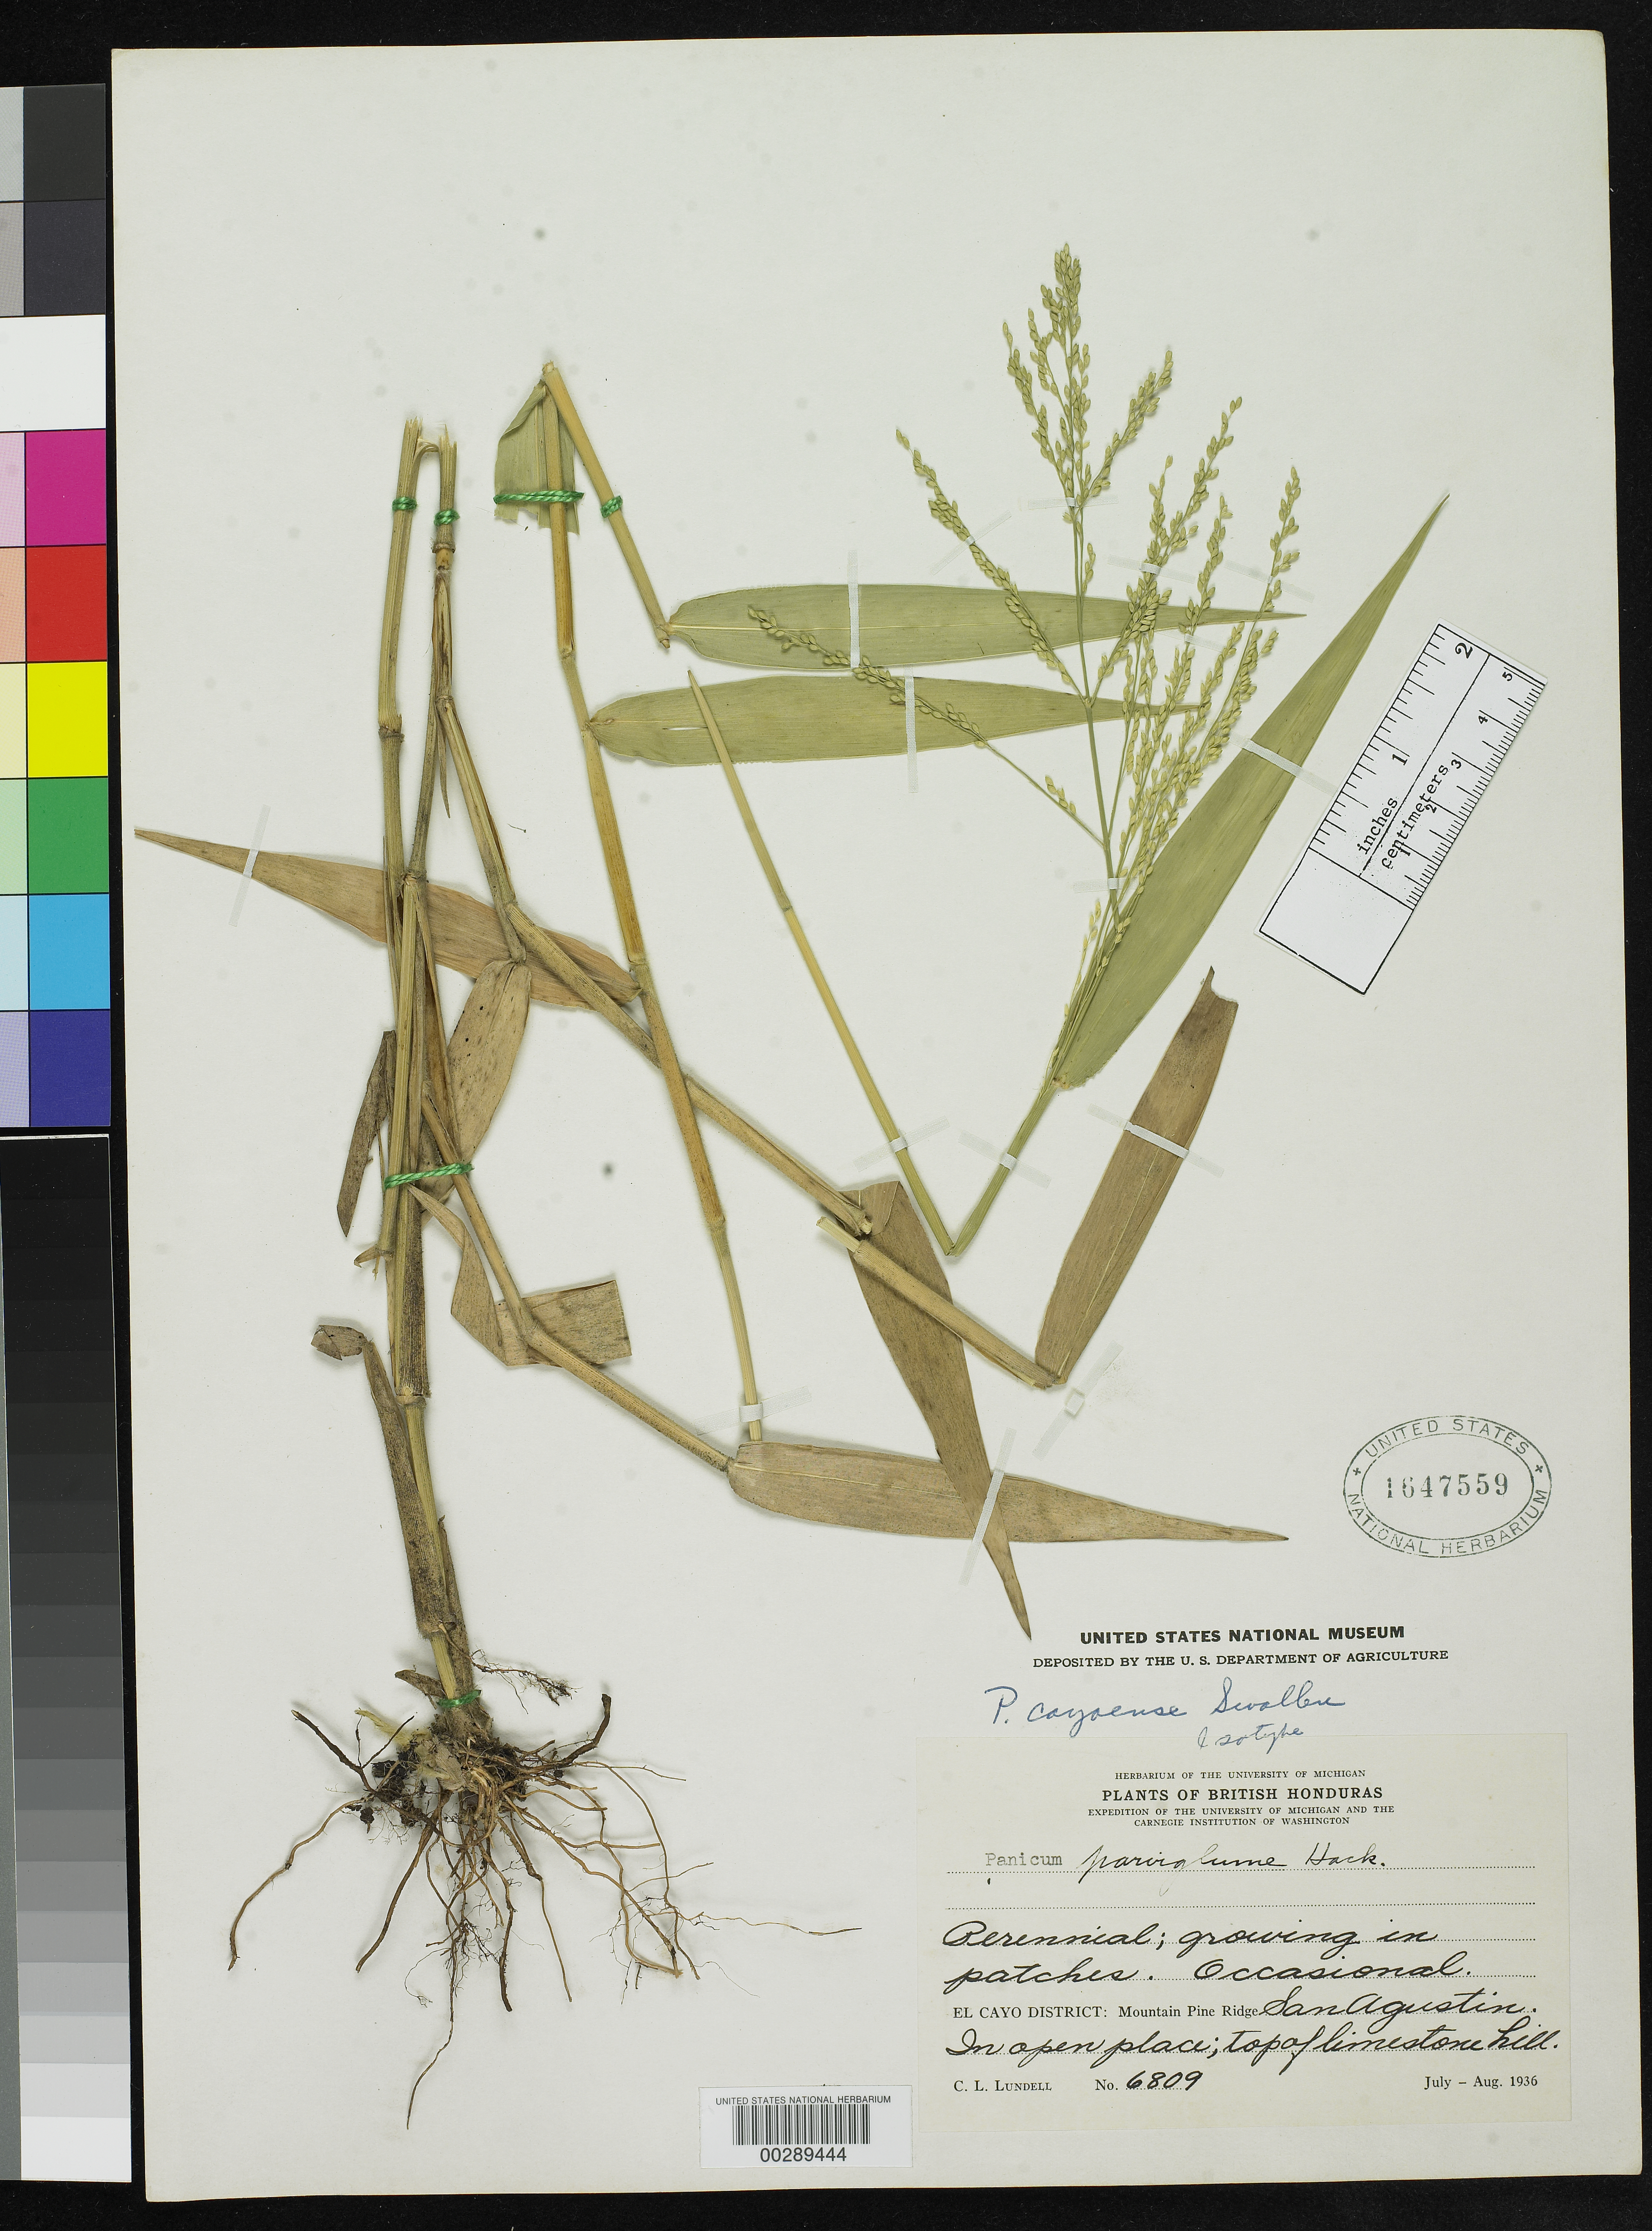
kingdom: Plantae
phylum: Tracheophyta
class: Liliopsida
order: Poales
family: Poaceae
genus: Panicum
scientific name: Panicum cayoense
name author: Swallen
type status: Isotype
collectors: C. L. Lundell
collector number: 6809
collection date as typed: Jul 1936 to -- Aug 1936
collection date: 1936-07/1936-08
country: Belize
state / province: Cayo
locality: British Honduras. El Cayo District: Mountain Pine Ridge, San Agustin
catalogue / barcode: US 1647559